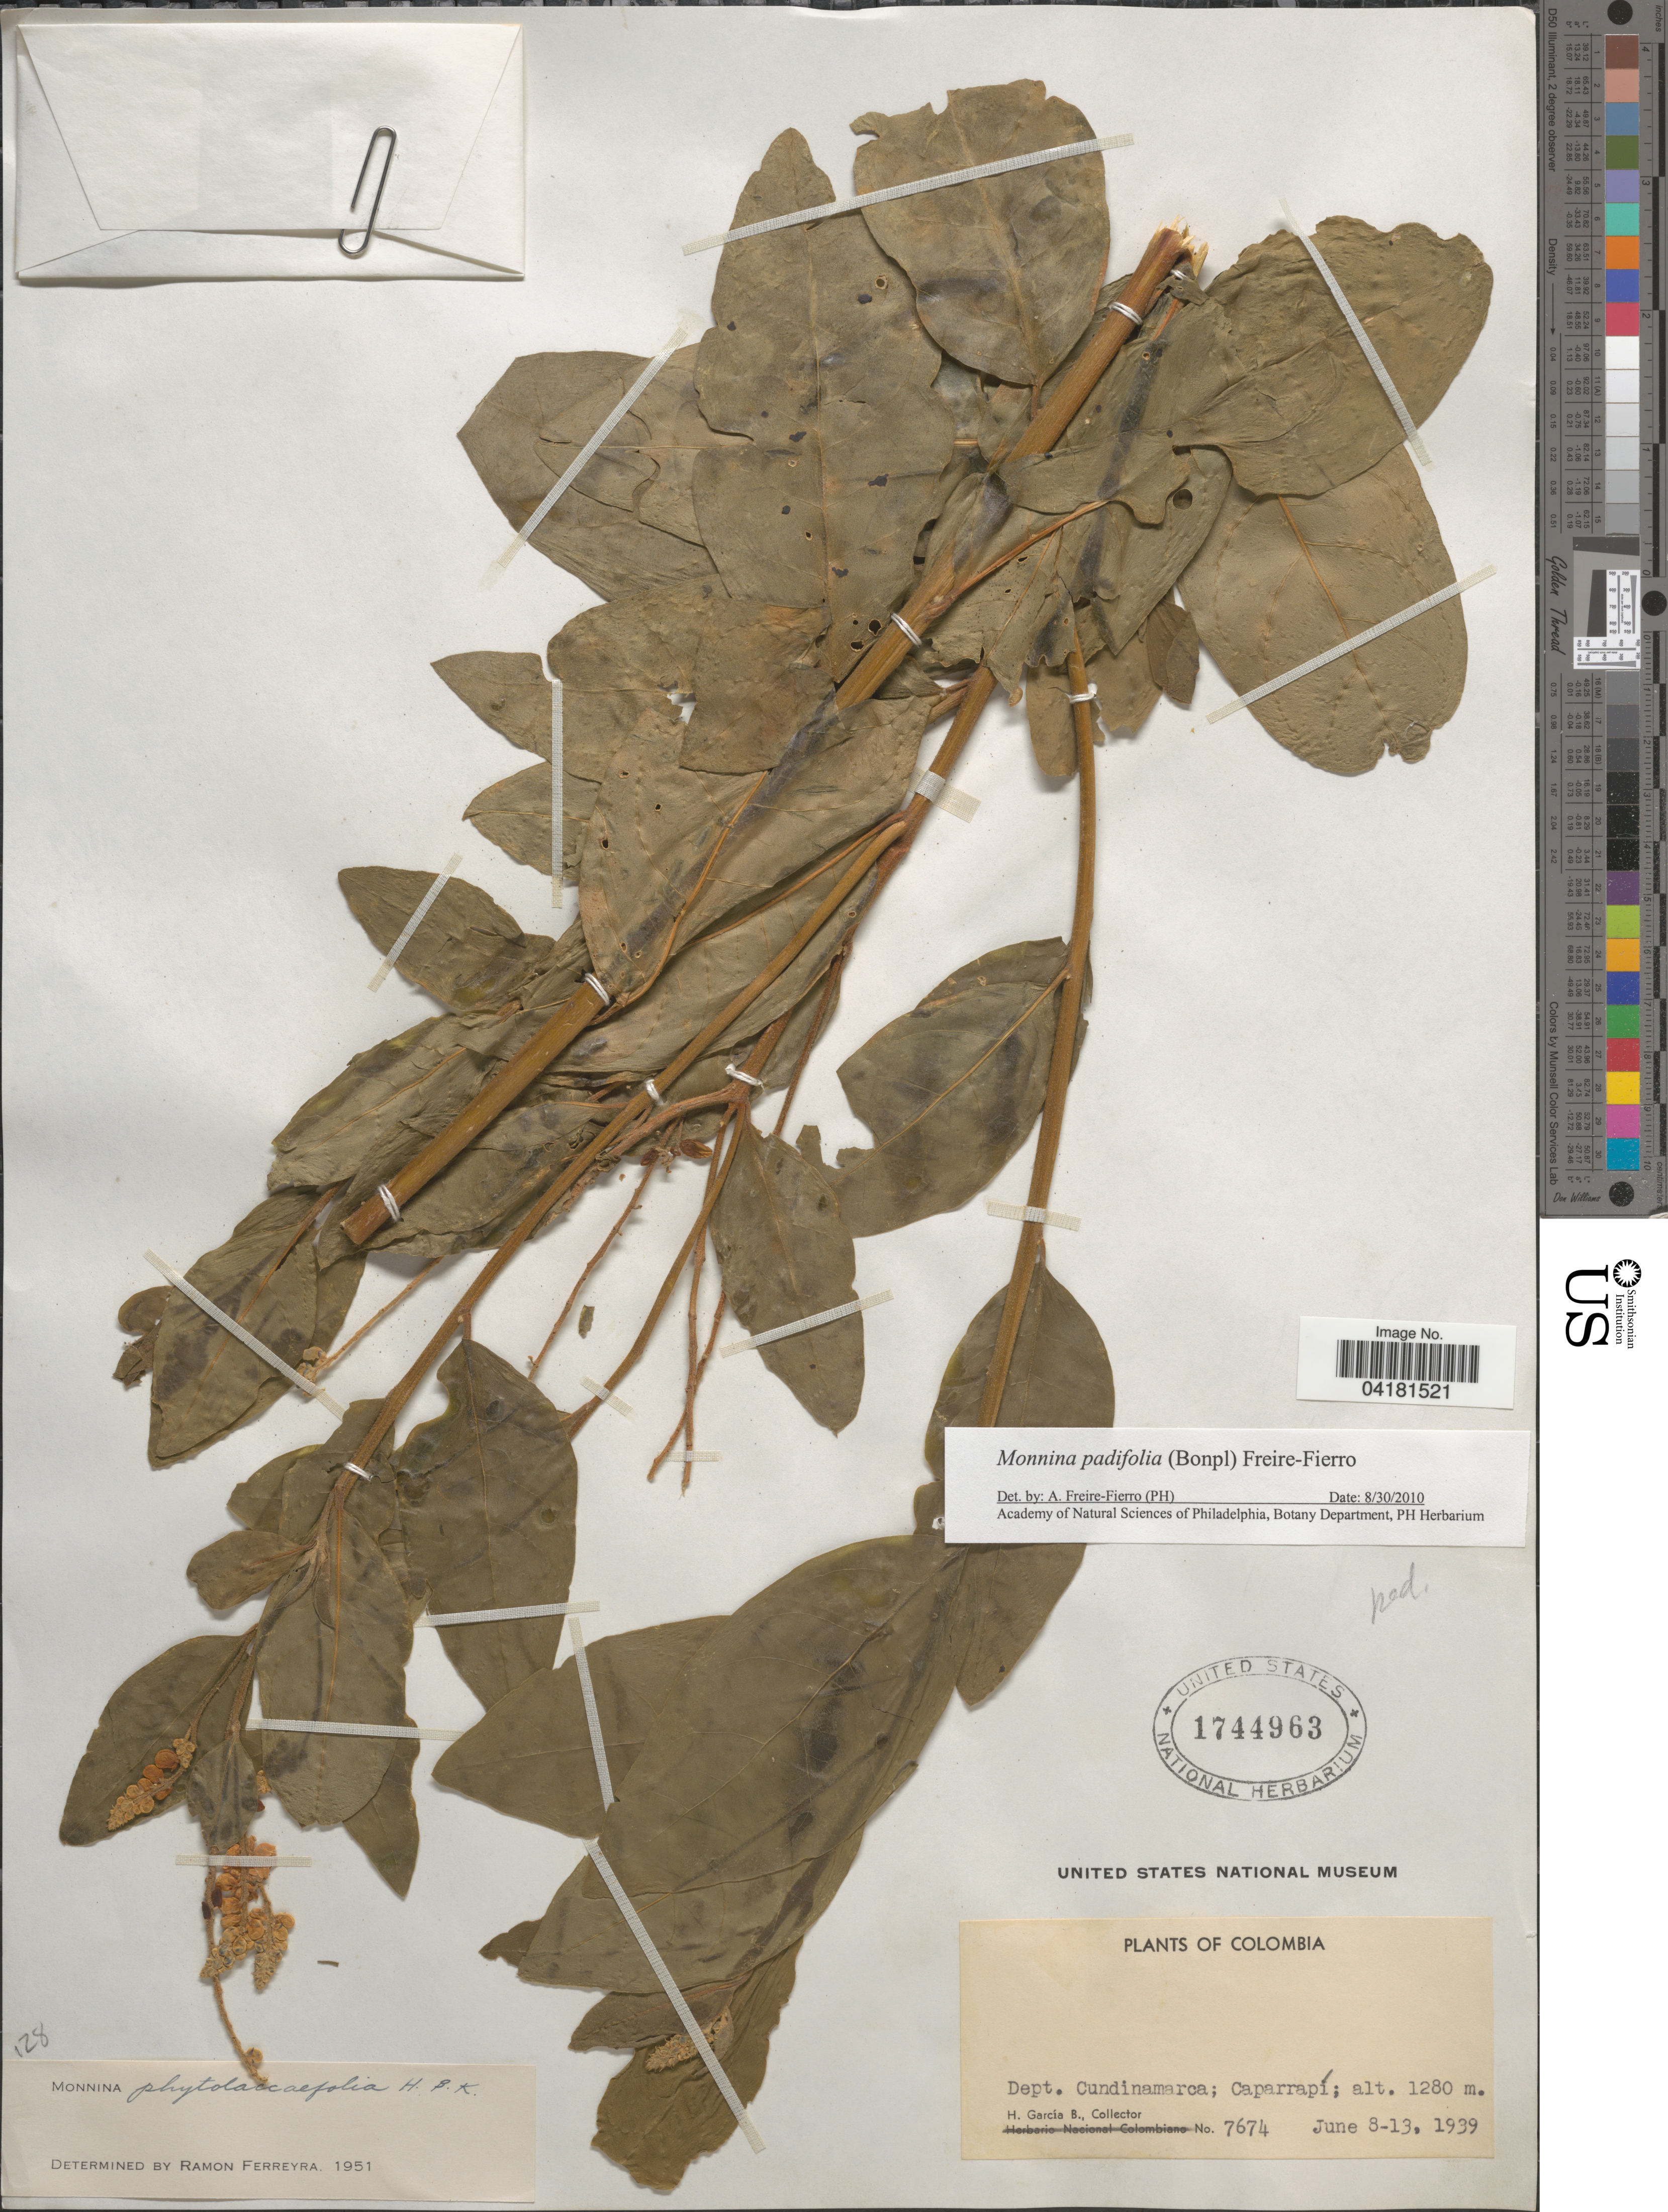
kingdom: Plantae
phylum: Tracheophyta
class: Magnoliopsida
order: Fabales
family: Polygalaceae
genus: Monnina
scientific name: Monnina padifolia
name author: (Bonpl.) Freire-Fierro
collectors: H. García B.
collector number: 7674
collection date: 1939-06-08/1939-06-13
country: Colombia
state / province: Cundinamarca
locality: Dept. Cundinamarca; Caparrapí.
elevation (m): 1280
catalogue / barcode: US 1744963